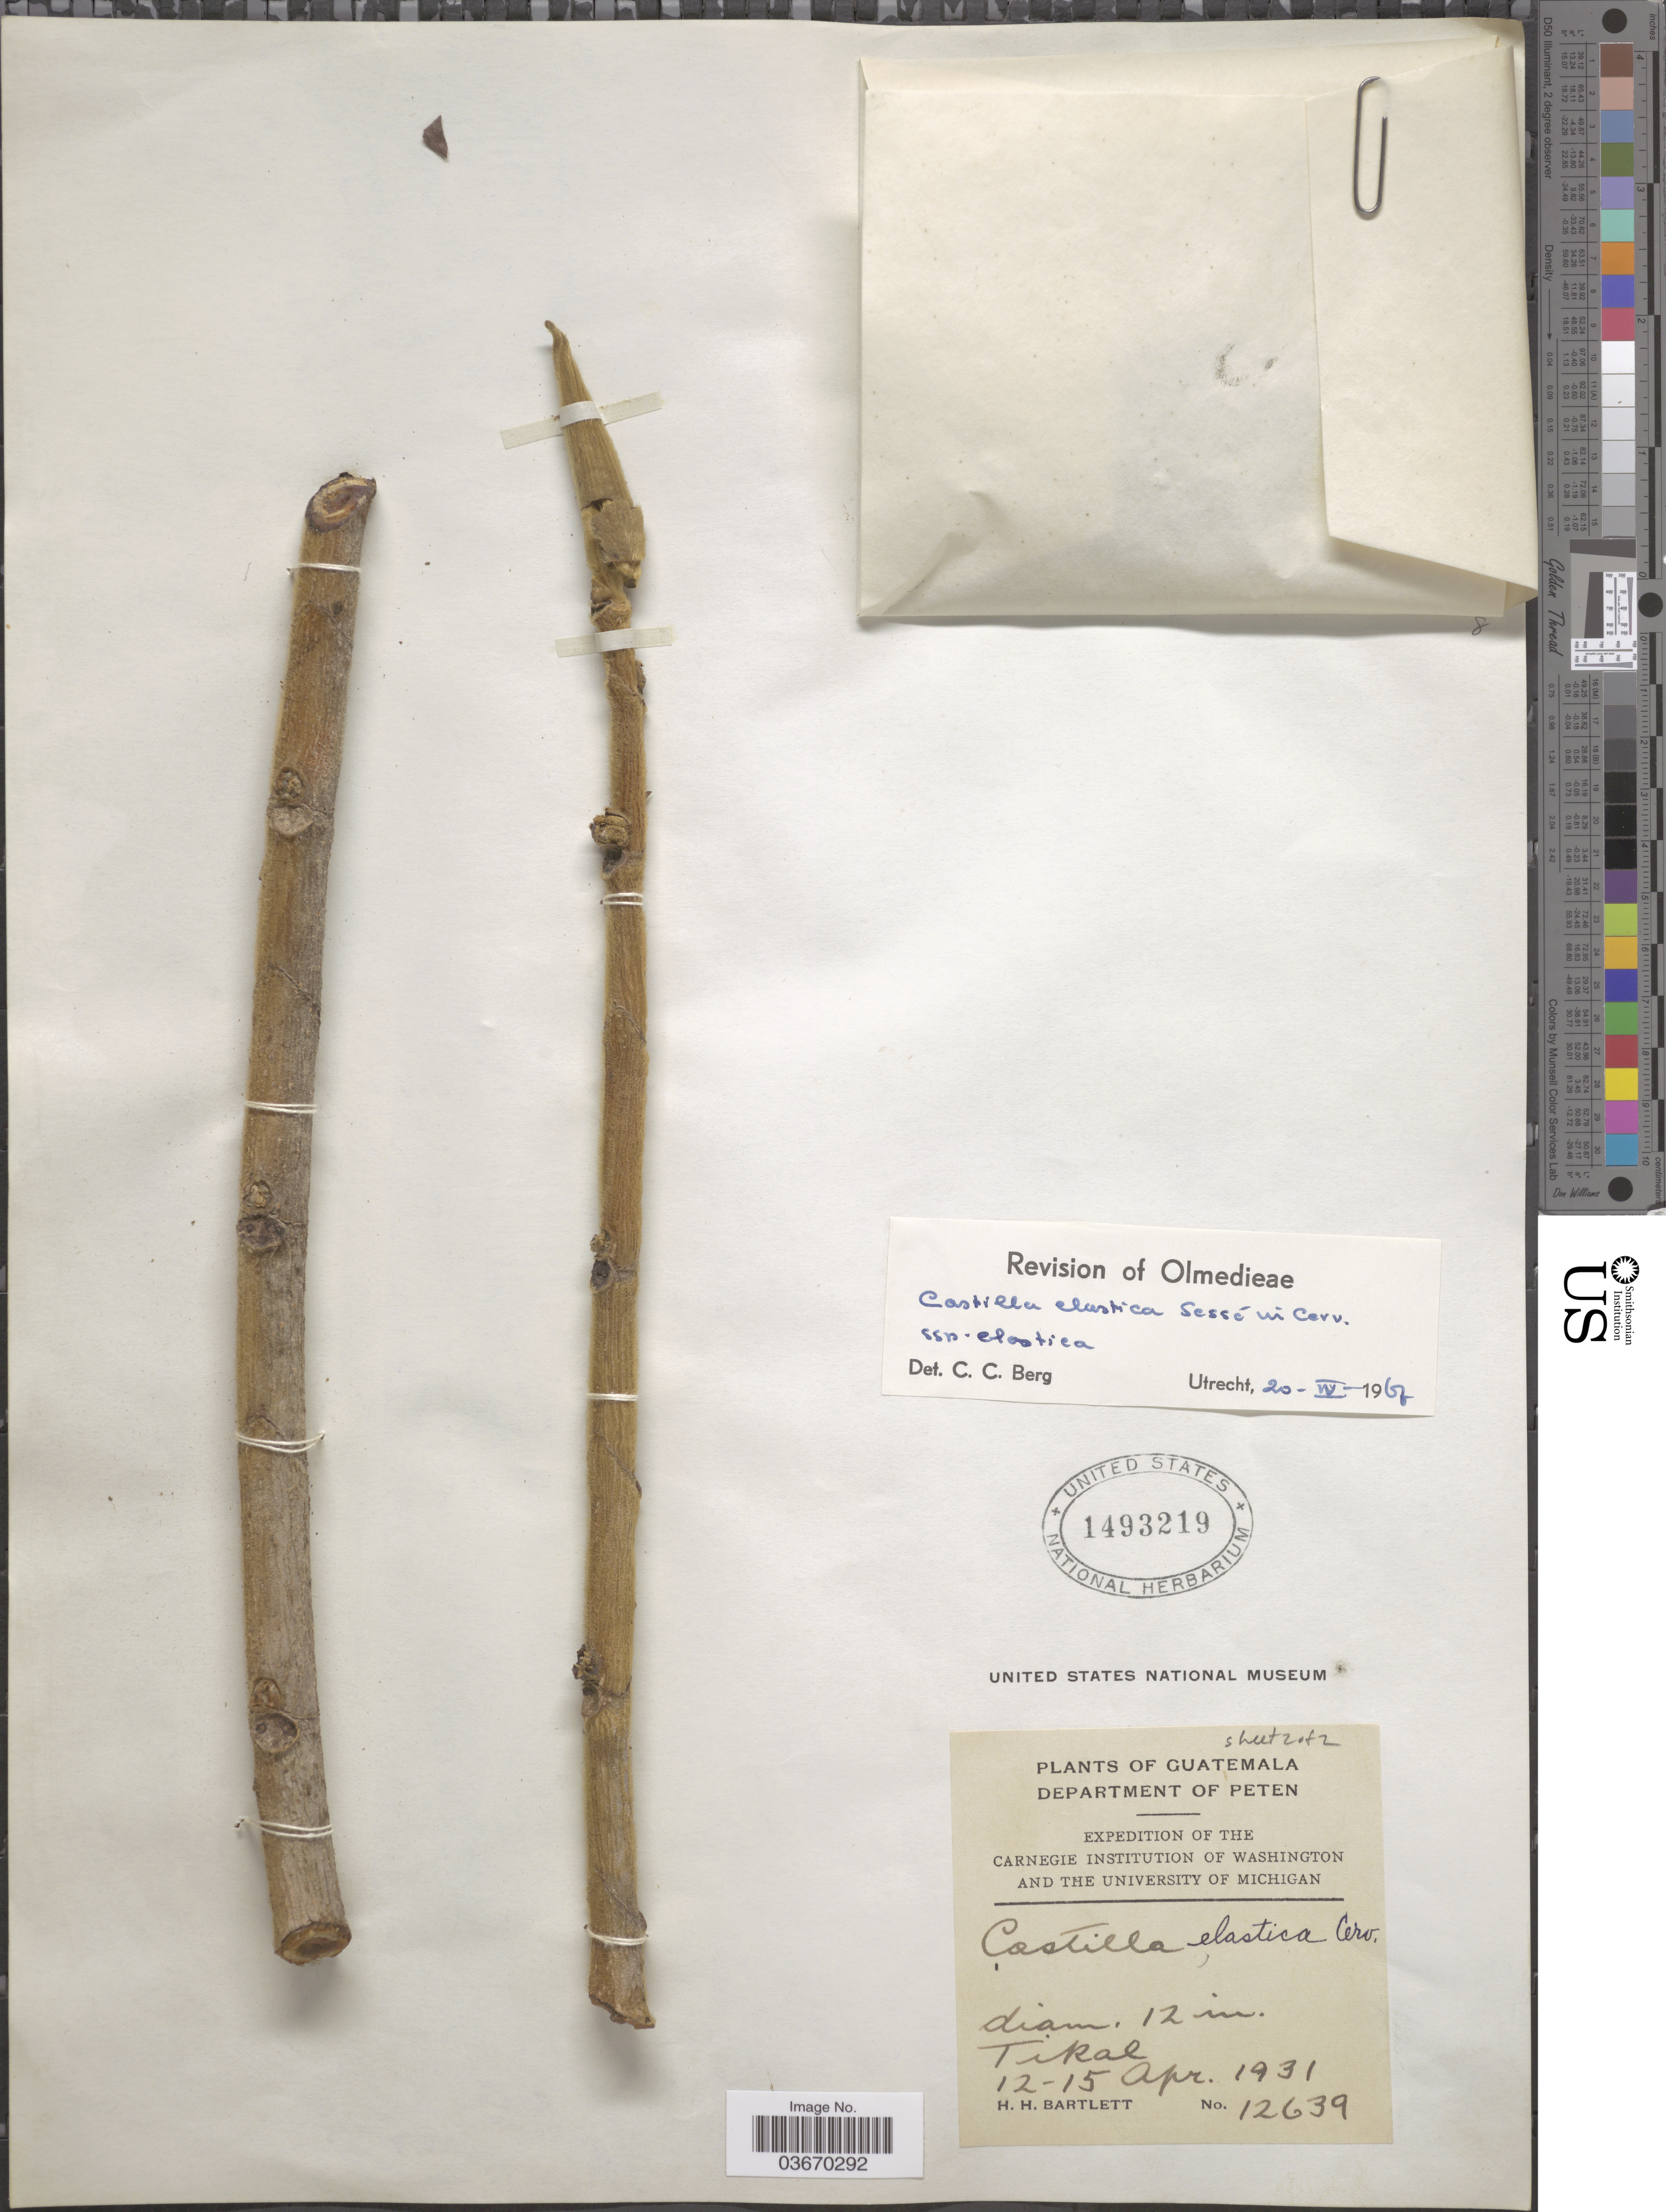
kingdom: Plantae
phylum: Tracheophyta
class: Magnoliopsida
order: Rosales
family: Moraceae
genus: Castilla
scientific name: Castilla elastica subsp. elastica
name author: Sessé ex Cerv.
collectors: H. H. Bartlett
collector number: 12639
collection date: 1931-04-12/1931-04-15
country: Guatemala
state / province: El Peten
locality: Department of Peten. Tikal.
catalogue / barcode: US 1493219